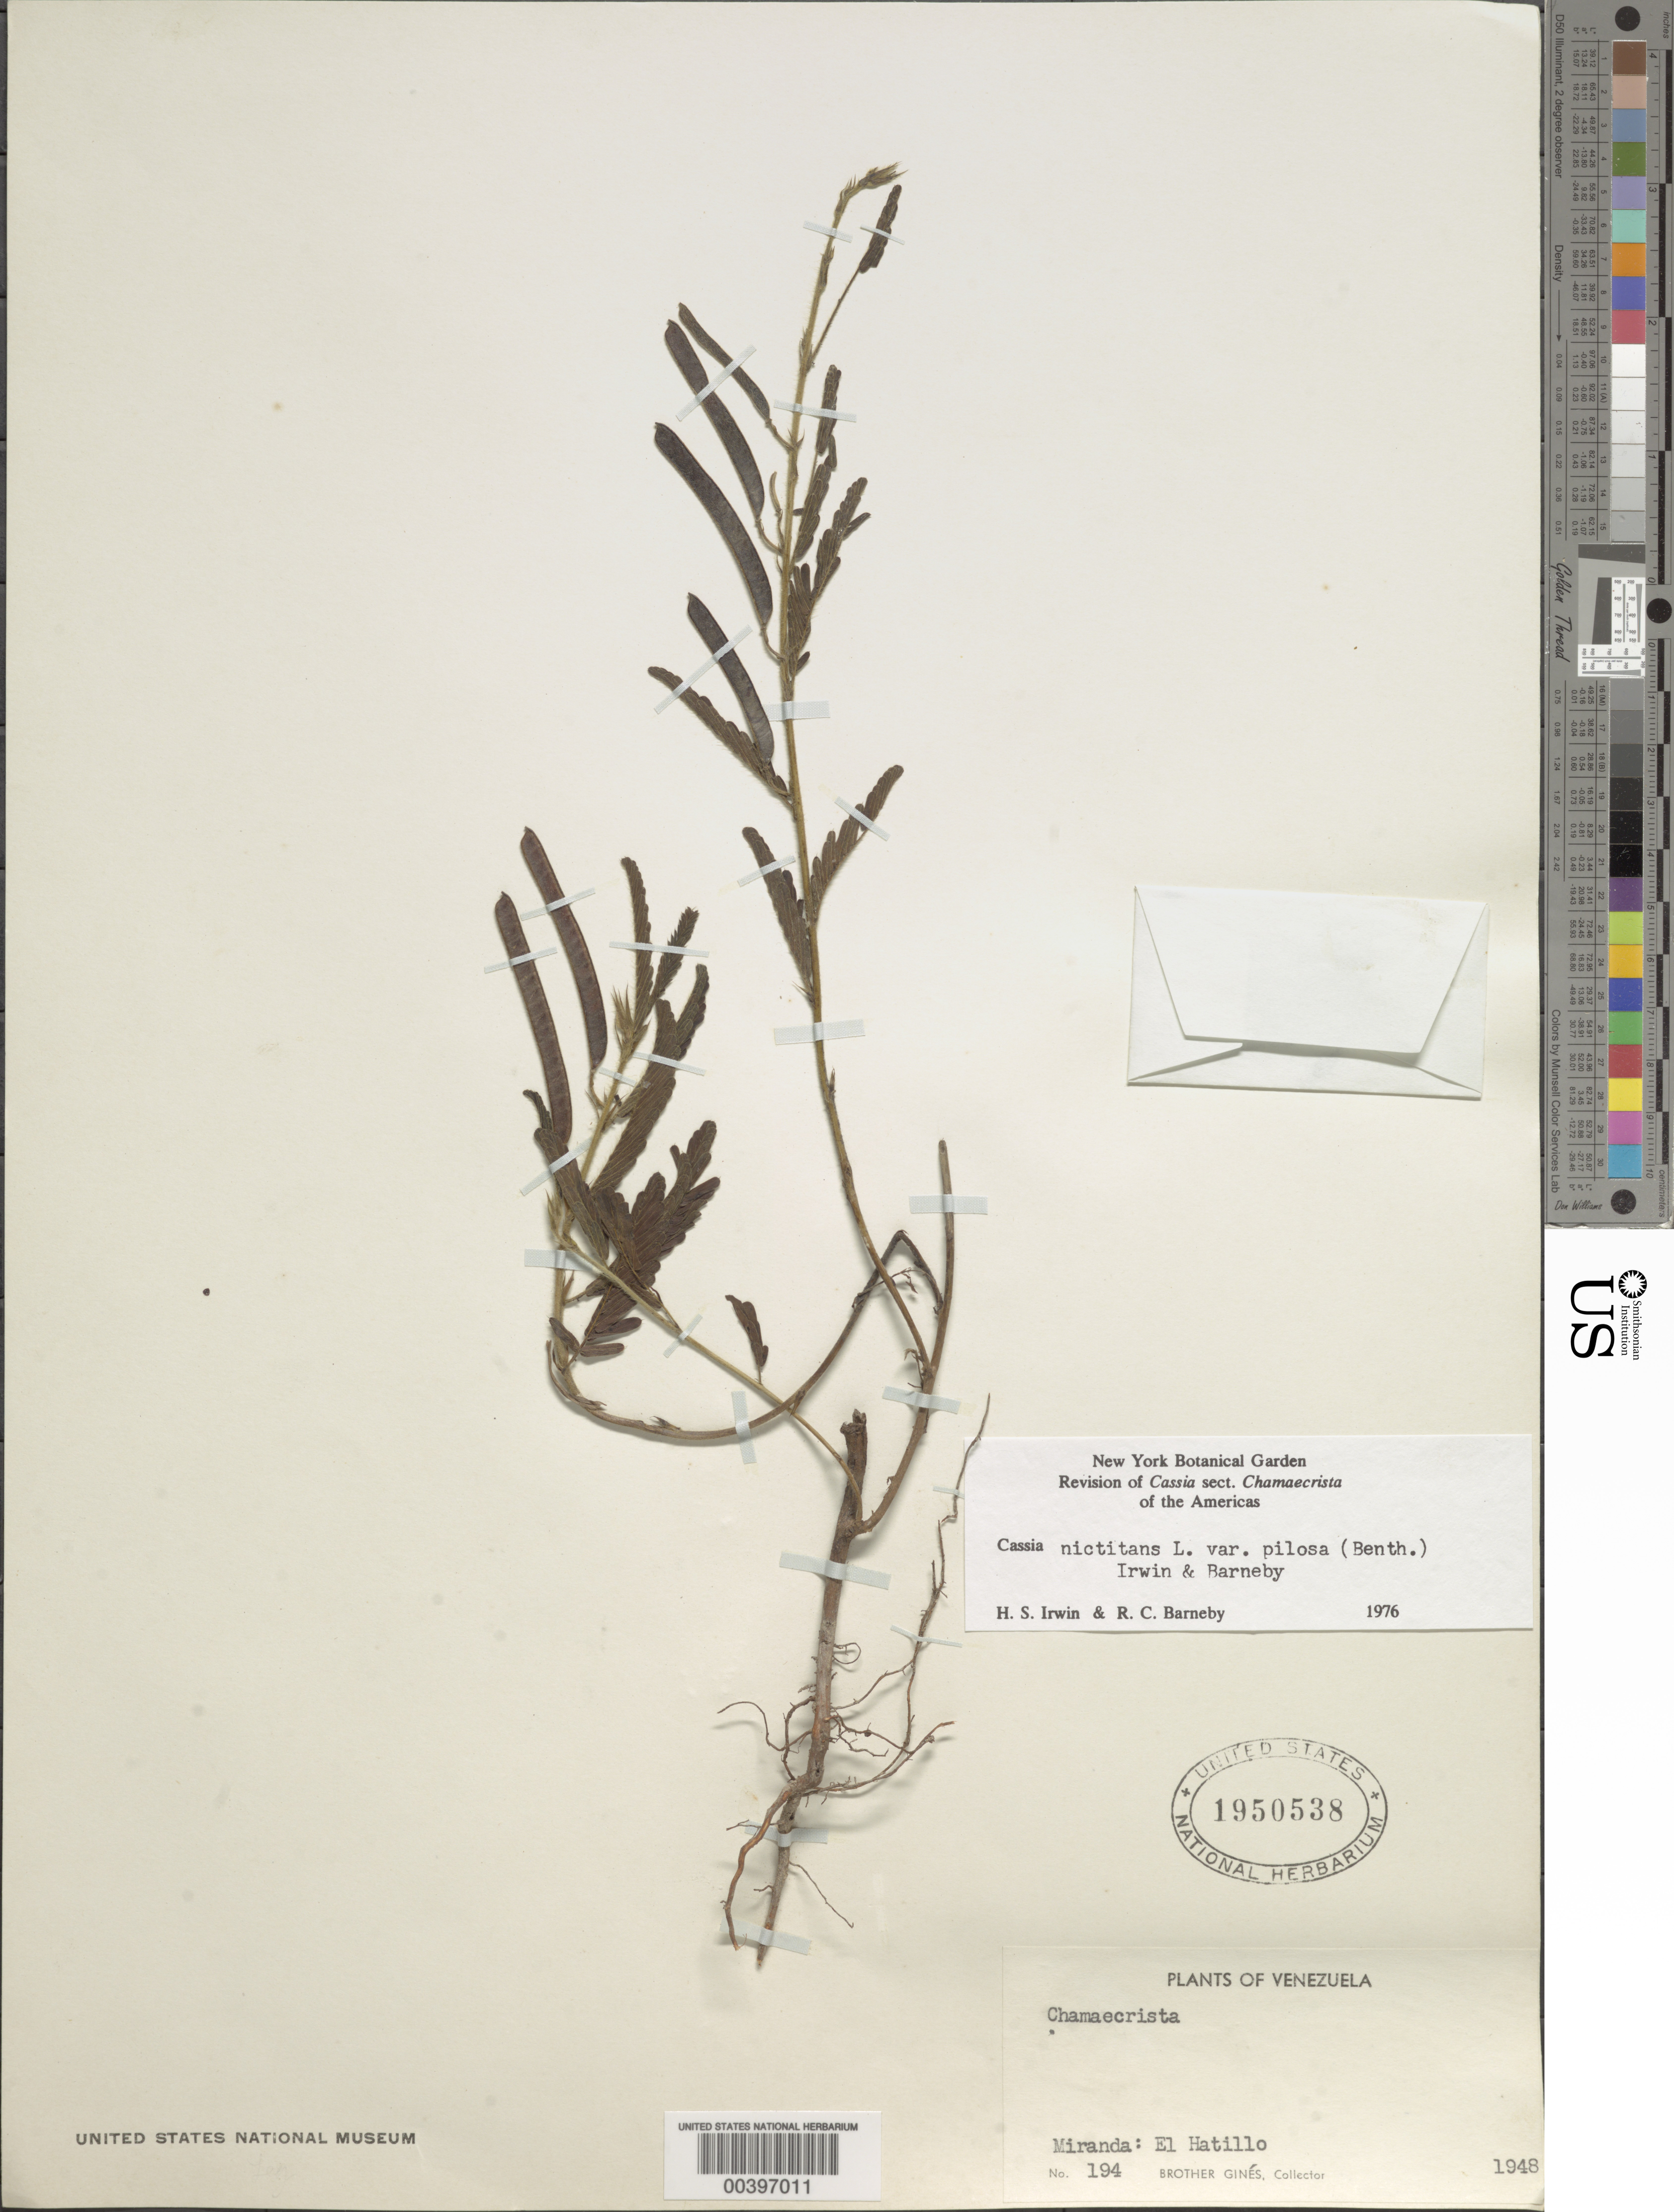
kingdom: Plantae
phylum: Tracheophyta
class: Magnoliopsida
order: Fabales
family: Fabaceae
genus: Chamaecrista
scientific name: Chamaecrista nictitans var. pilosa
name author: (Benth.) H.S. Irwin & Barneby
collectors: Bro. Gines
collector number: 194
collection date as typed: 1948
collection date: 1948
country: Venezuela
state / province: Miranda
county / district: El Hatillo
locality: El Hatillo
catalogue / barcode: US 1950538